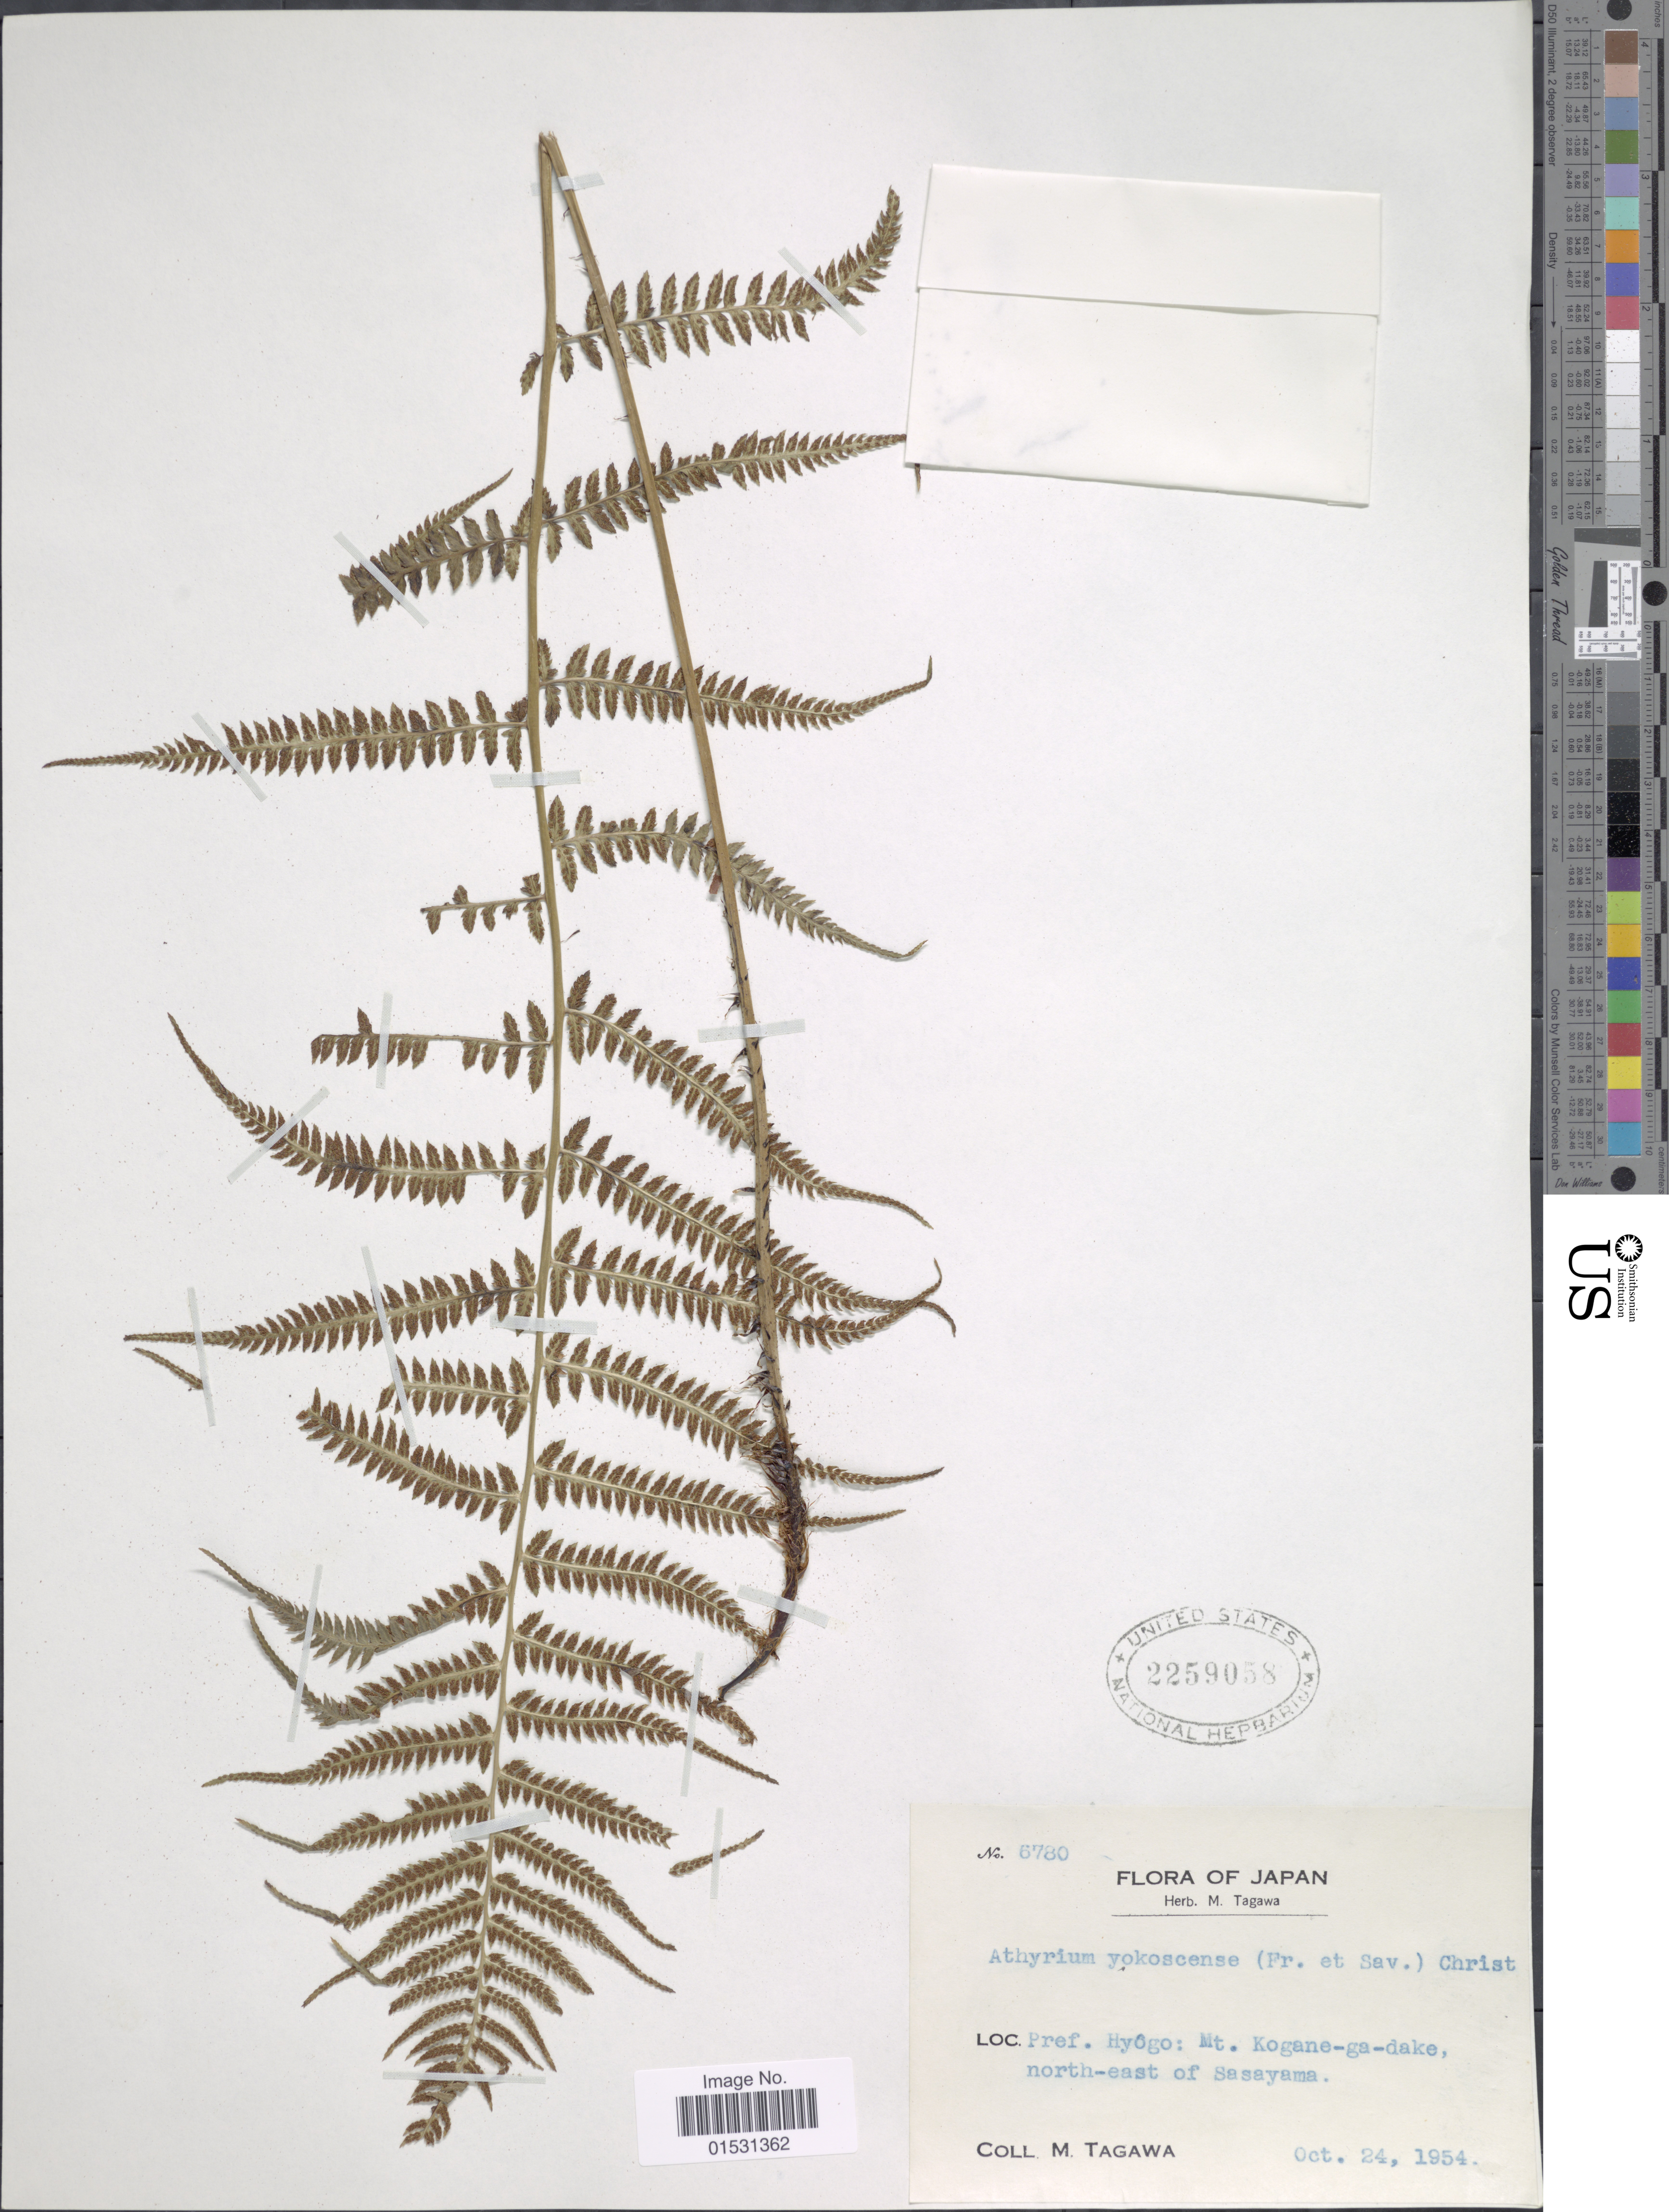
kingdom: Plantae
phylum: Tracheophyta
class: Polypodiopsida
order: Polypodiales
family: Athyriaceae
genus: Athyrium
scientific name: Athyrium yokoscense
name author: (Franch. & Sav.) Christ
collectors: M. Tagawa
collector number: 6780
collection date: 1954-10-24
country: Japan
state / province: Hyogo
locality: Pref. Hyogo: Mt. Kogane-ga-dake, north-east of Sasayama.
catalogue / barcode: US 2259058